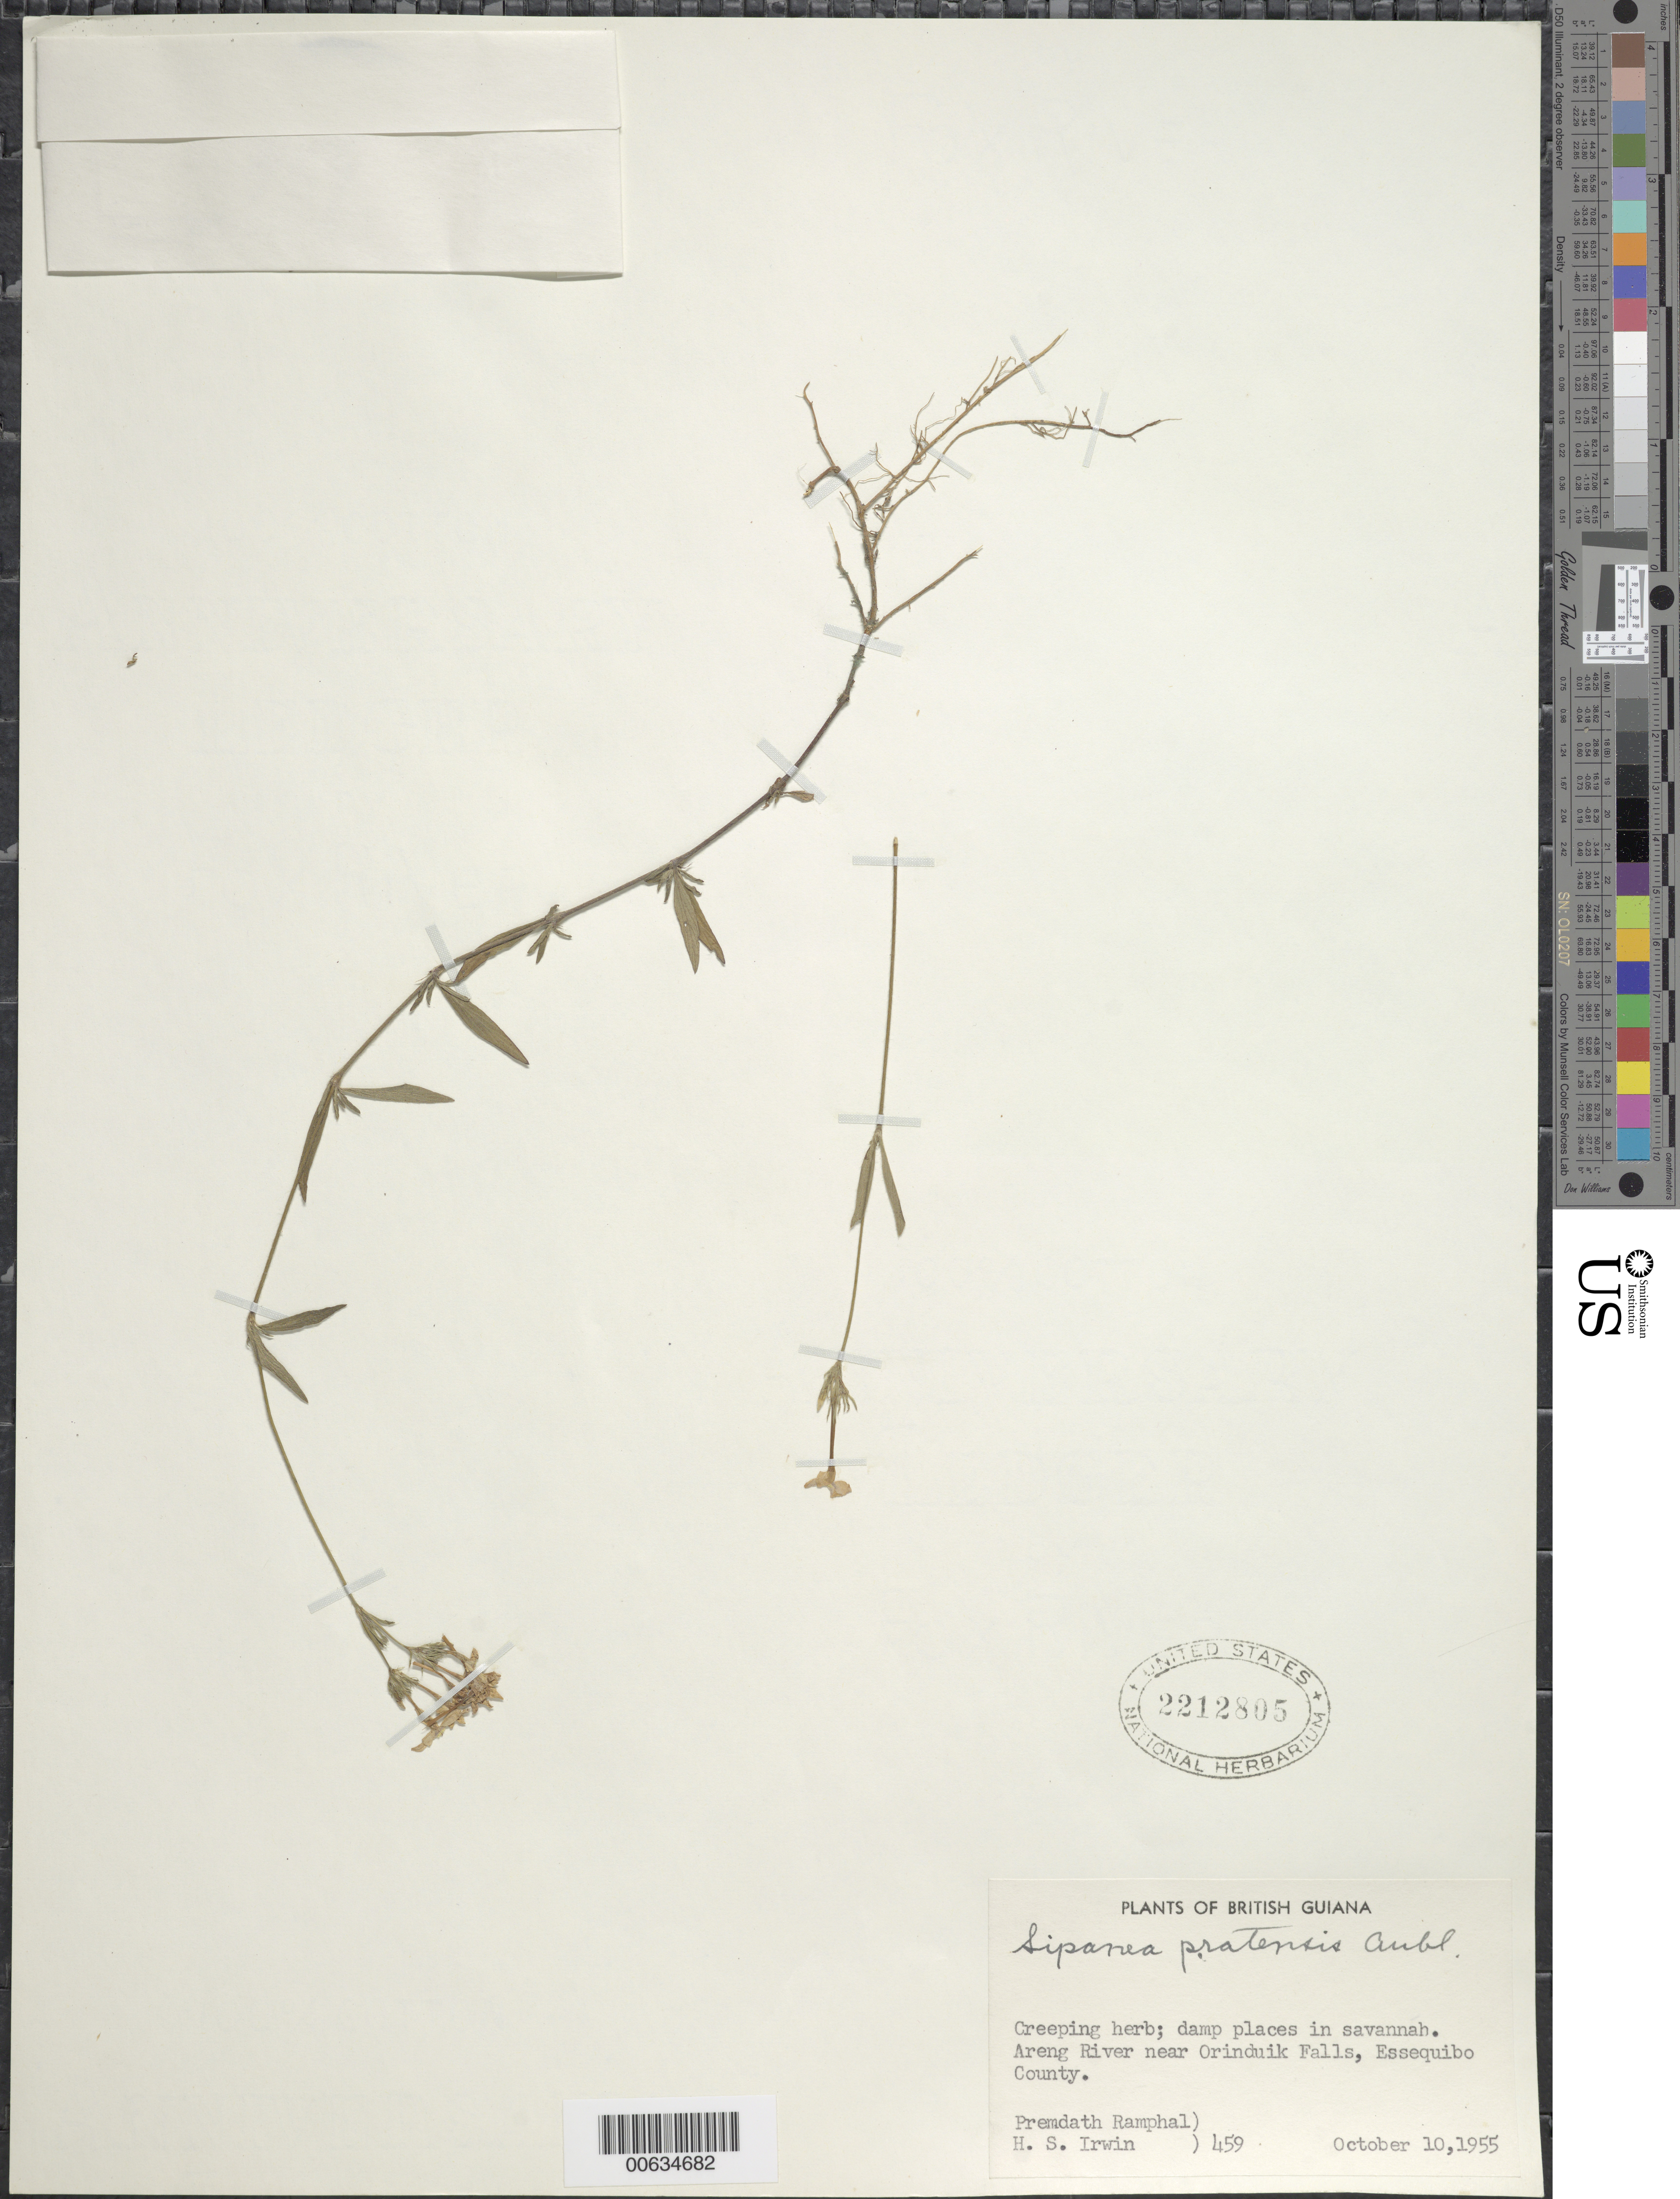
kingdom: Plantae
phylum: Tracheophyta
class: Magnoliopsida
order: Gentianales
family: Rubiaceae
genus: Sipanea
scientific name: Sipanea pratensis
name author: Aubl.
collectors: H. Irwin & P. Ramphal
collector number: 459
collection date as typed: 10-Oct-55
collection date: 1955-10-10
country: Guyana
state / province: Potaro-Siparuni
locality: Ireng R., Orinduik Falls, Essequibo County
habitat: Damp places in savanna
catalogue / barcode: US 2212805